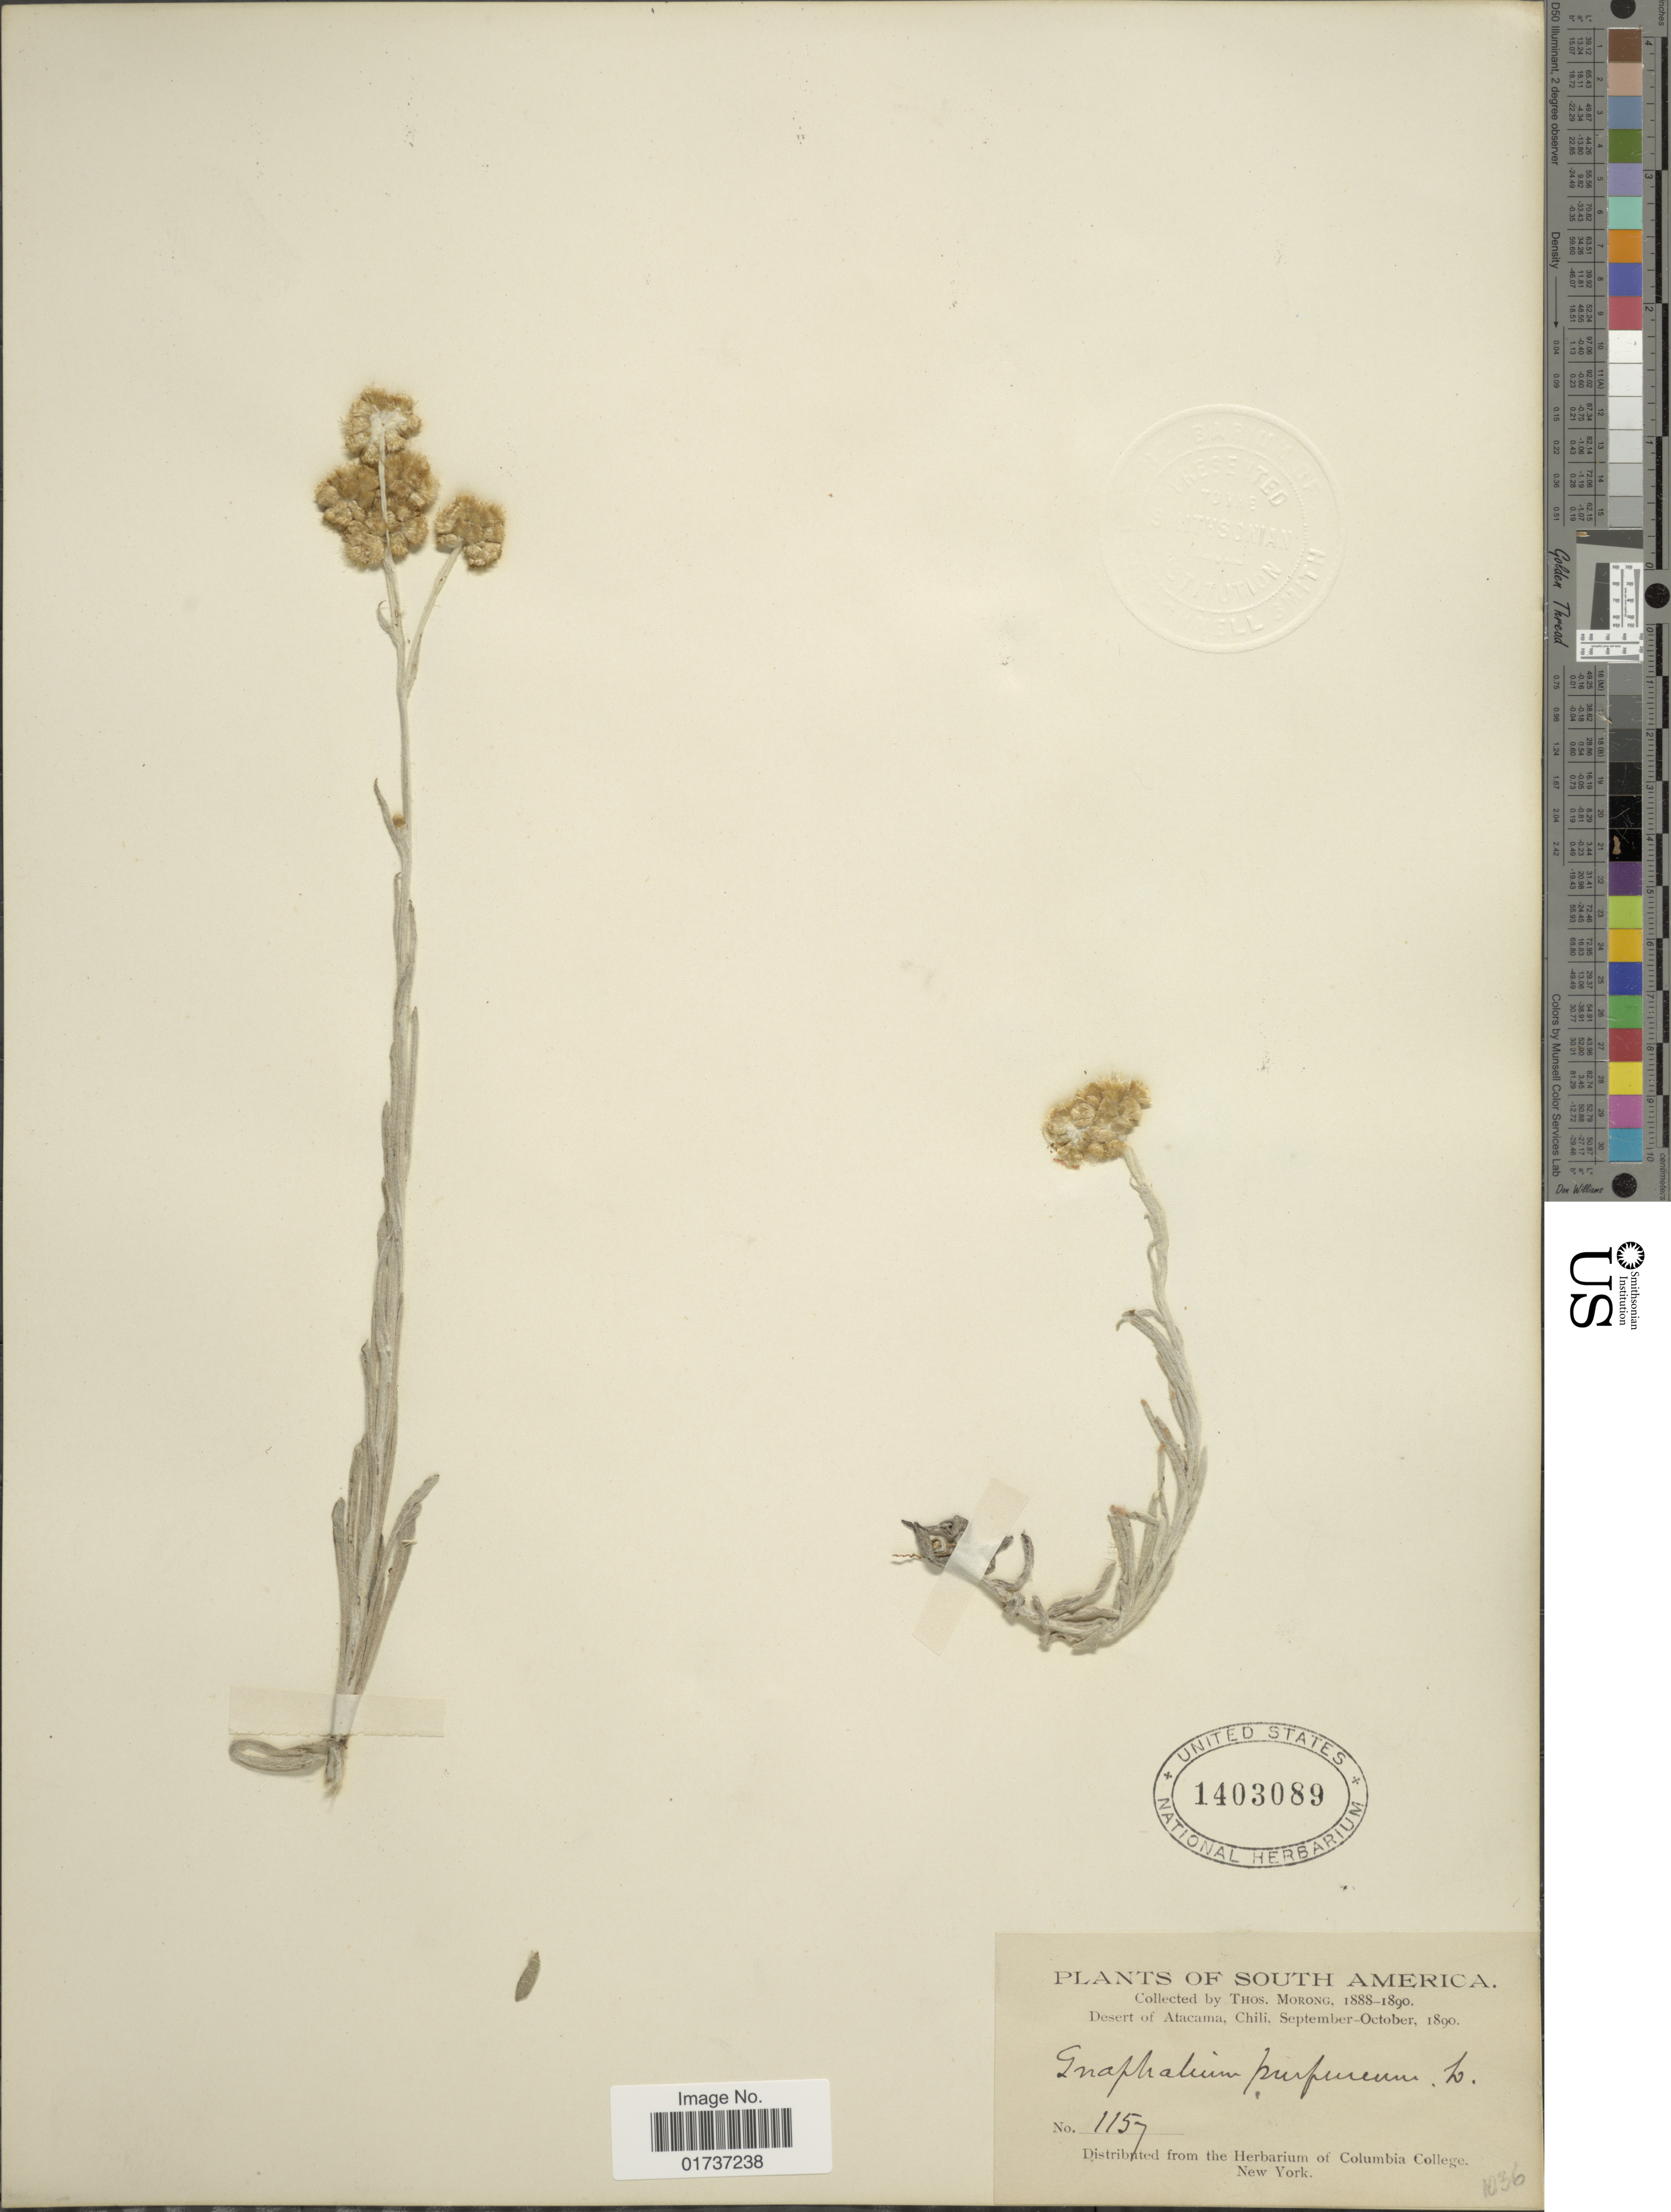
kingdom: Plantae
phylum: Tracheophyta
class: Magnoliopsida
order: Asterales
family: Asteraceae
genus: Gnaphalium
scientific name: Gnaphalium sp.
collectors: T. Morong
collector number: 1157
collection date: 1890-09/1890-10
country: Chile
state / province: Atacama (III)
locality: Desert of Atacama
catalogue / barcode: US 1403089